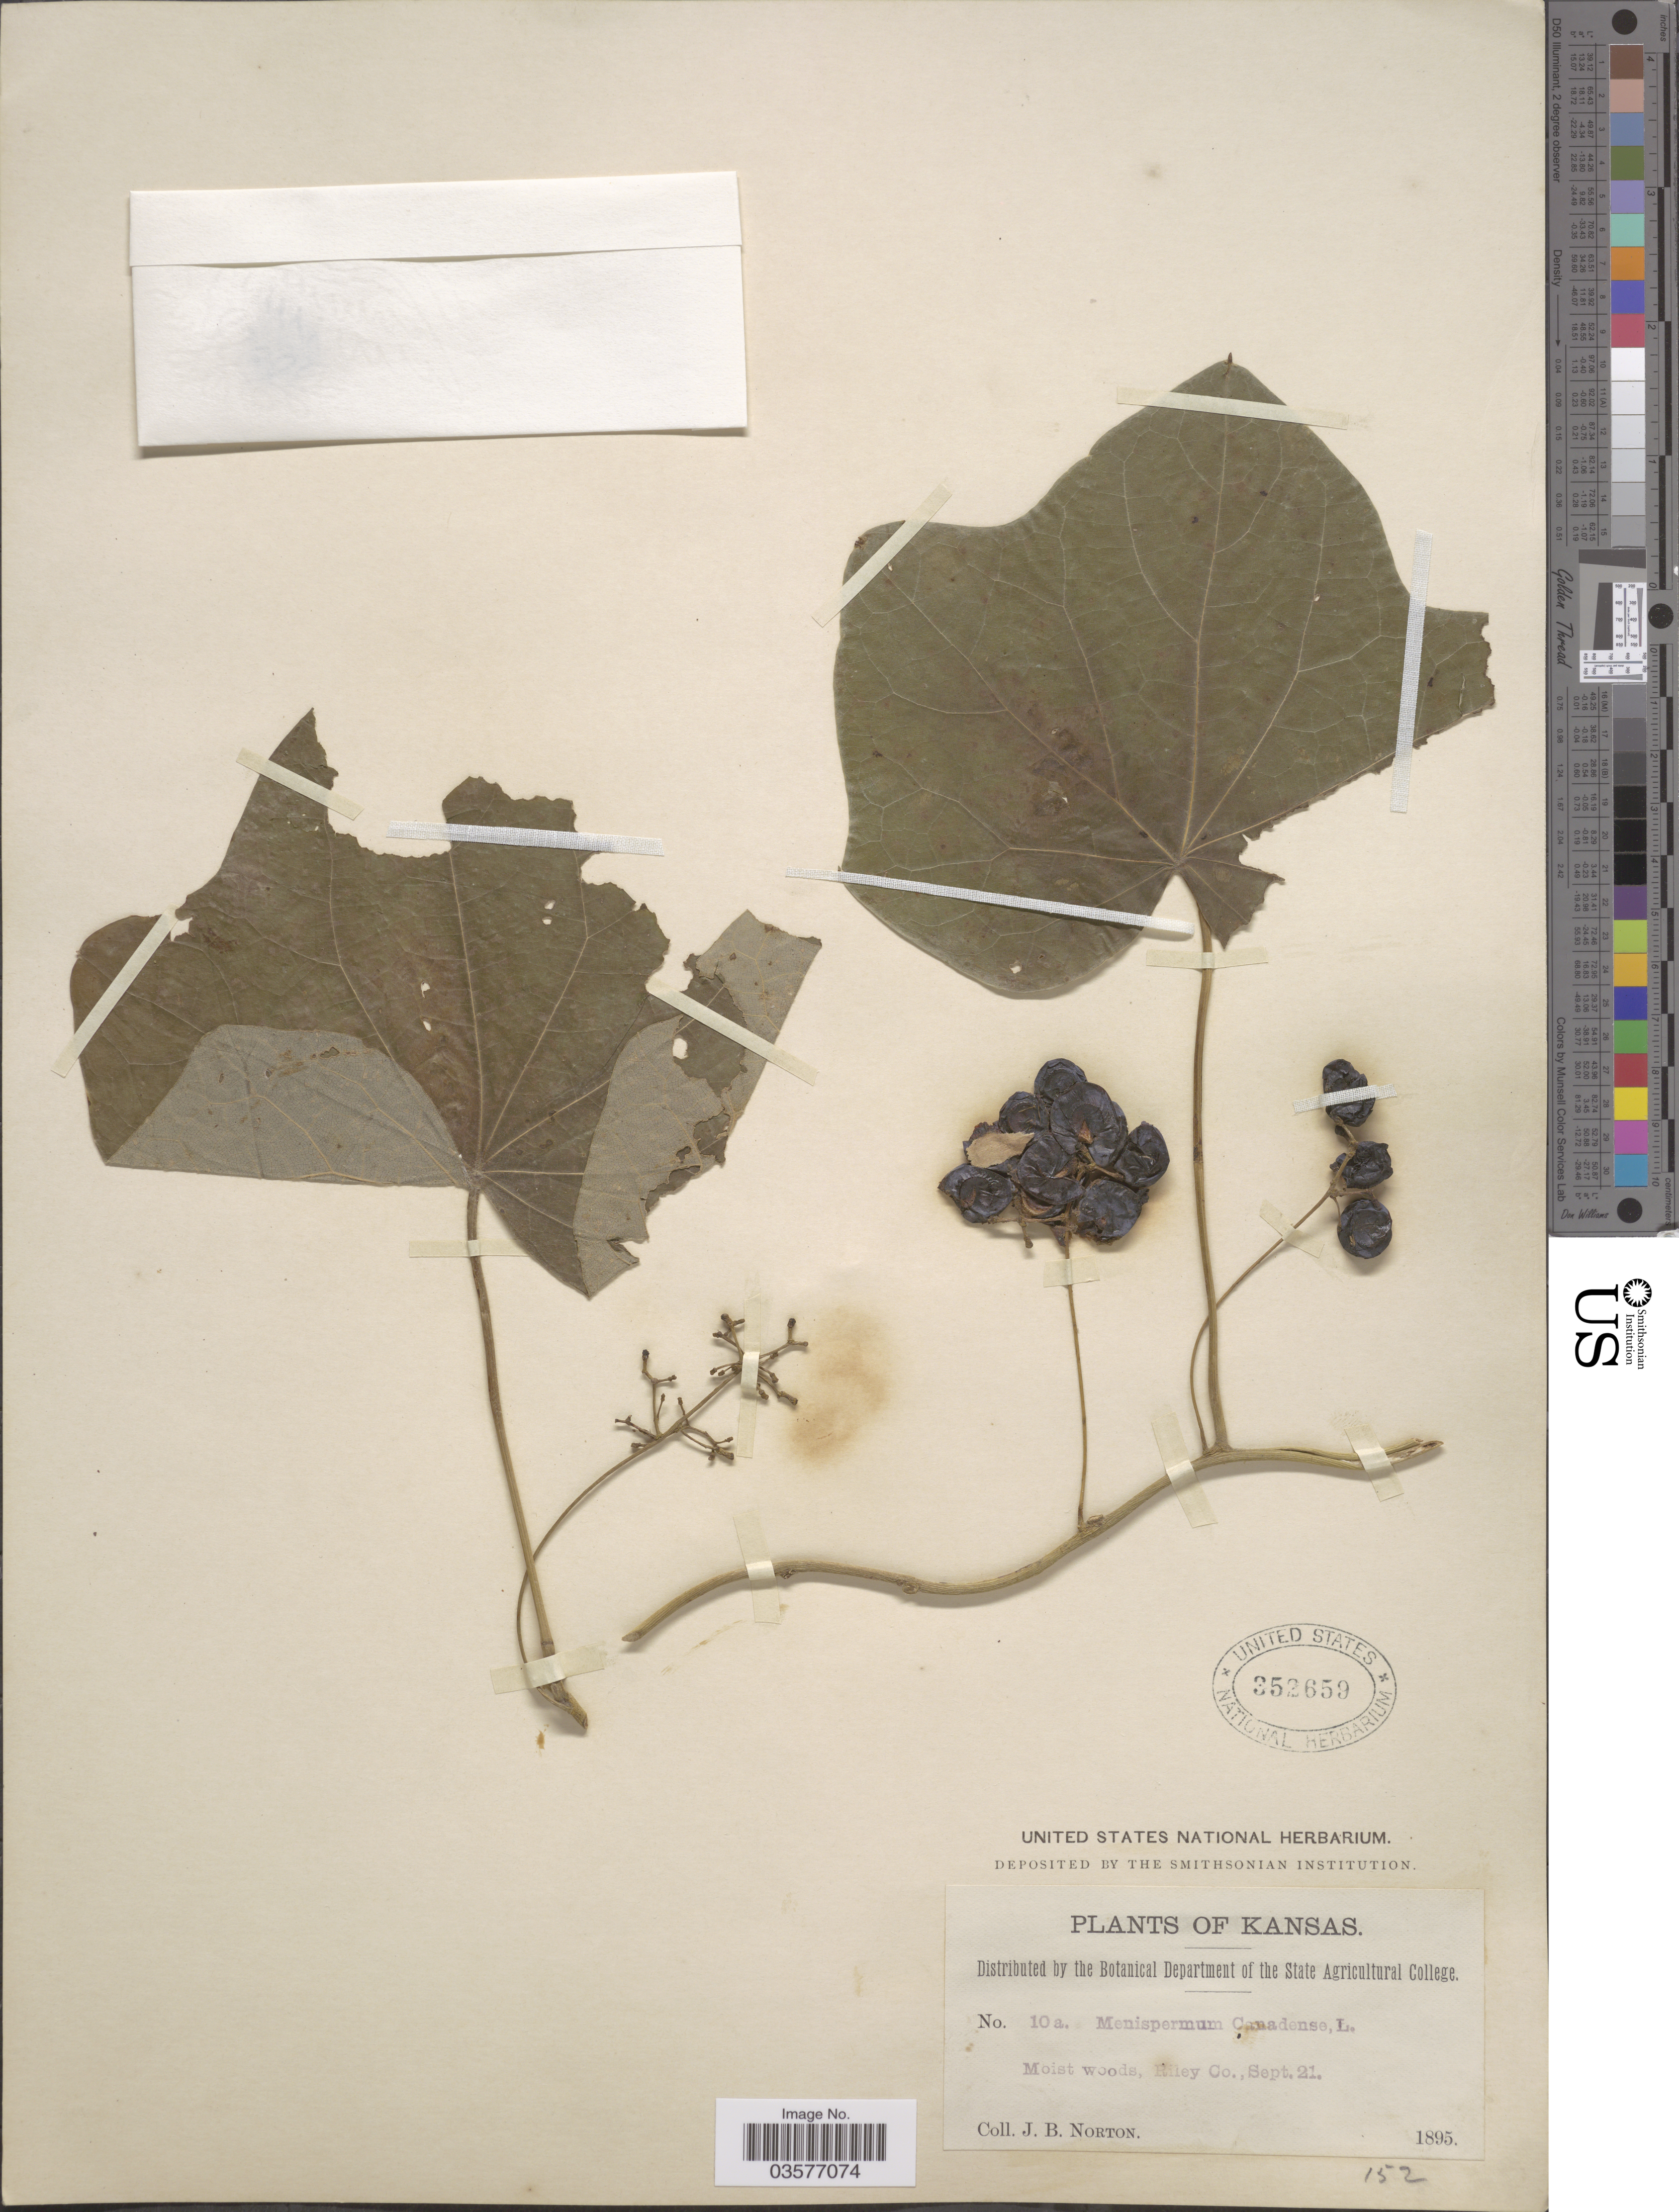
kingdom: Plantae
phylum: Tracheophyta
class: Magnoliopsida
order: Ranunculales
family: Menispermaceae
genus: Menispermum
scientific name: Menispermum canadense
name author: L.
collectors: J. B. Norton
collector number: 10a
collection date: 1895-09-21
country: United States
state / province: Kansas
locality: Riley Co.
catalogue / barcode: US 352659